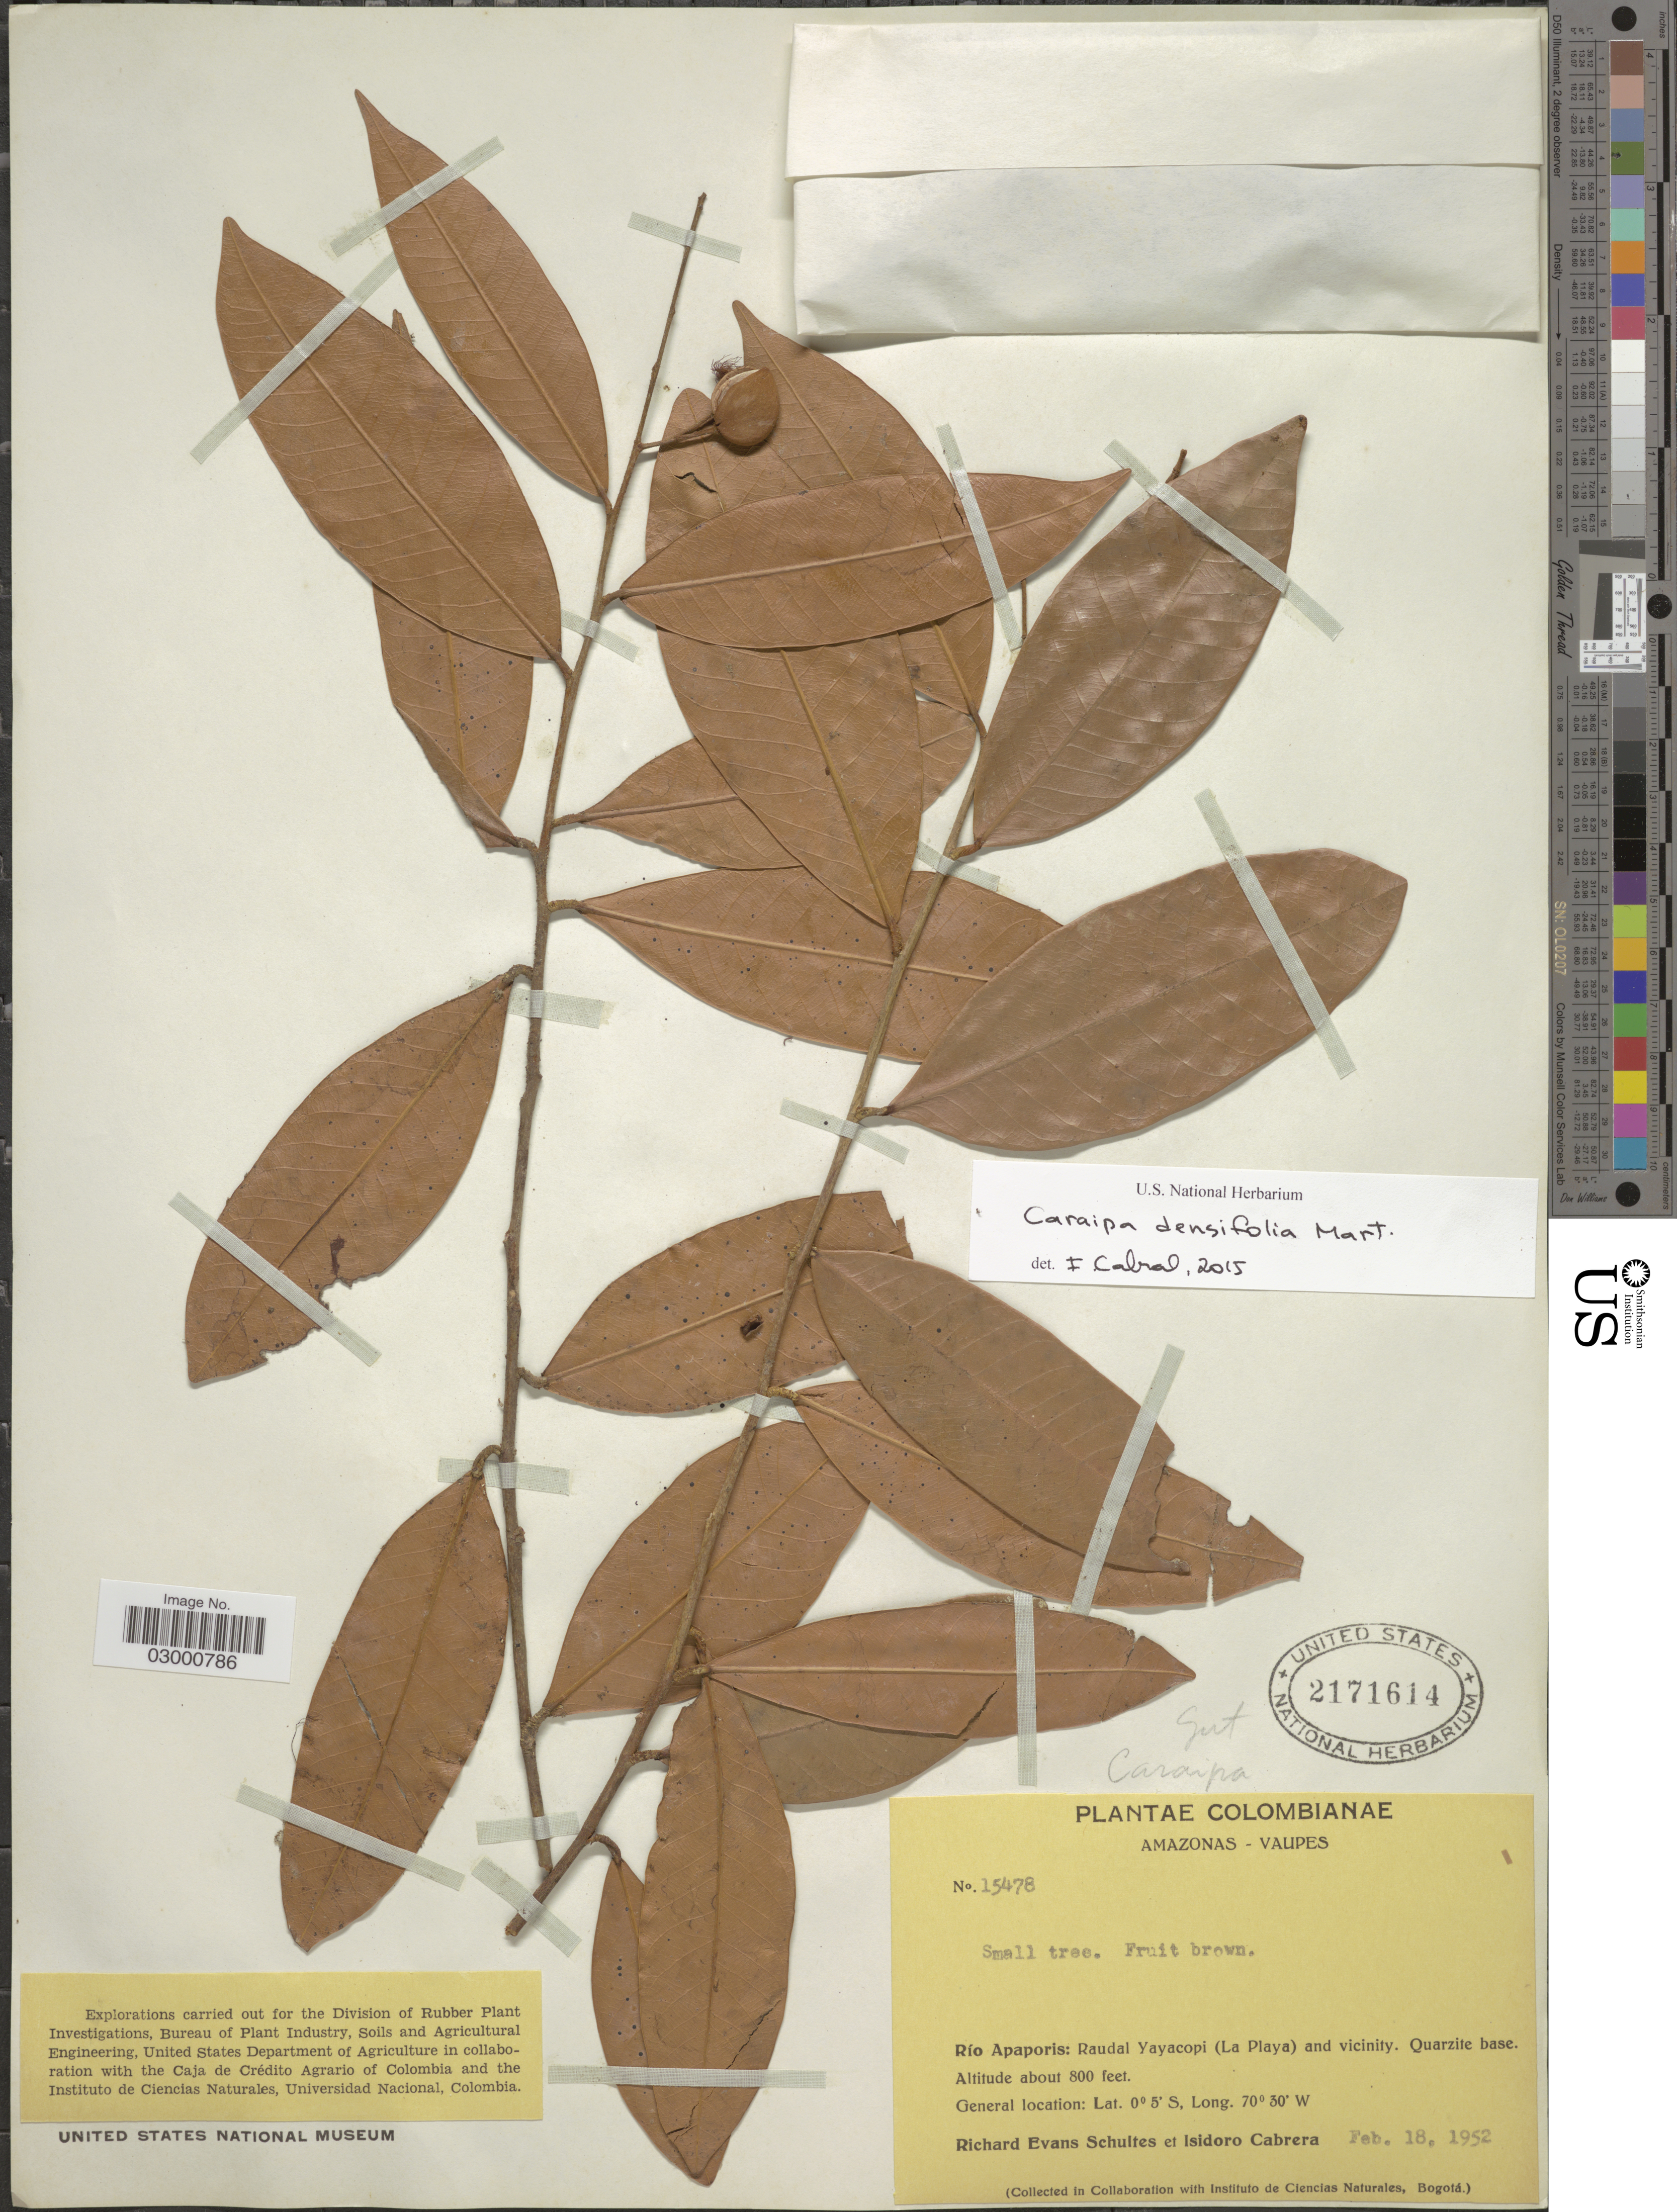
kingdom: Plantae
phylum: Tracheophyta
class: Magnoliopsida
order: Malpighiales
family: Calophyllaceae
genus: Caraipa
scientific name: Caraipa densifolia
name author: Mart.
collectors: R. E. Schultes & I. Cabrera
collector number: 15478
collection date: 1952-02-18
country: Colombia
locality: Amazonas-Vaupes. Río Apaporis: Raudal Yayacopi (La Playa) and vicinity. Quarzite base.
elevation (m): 244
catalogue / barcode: US 2171614